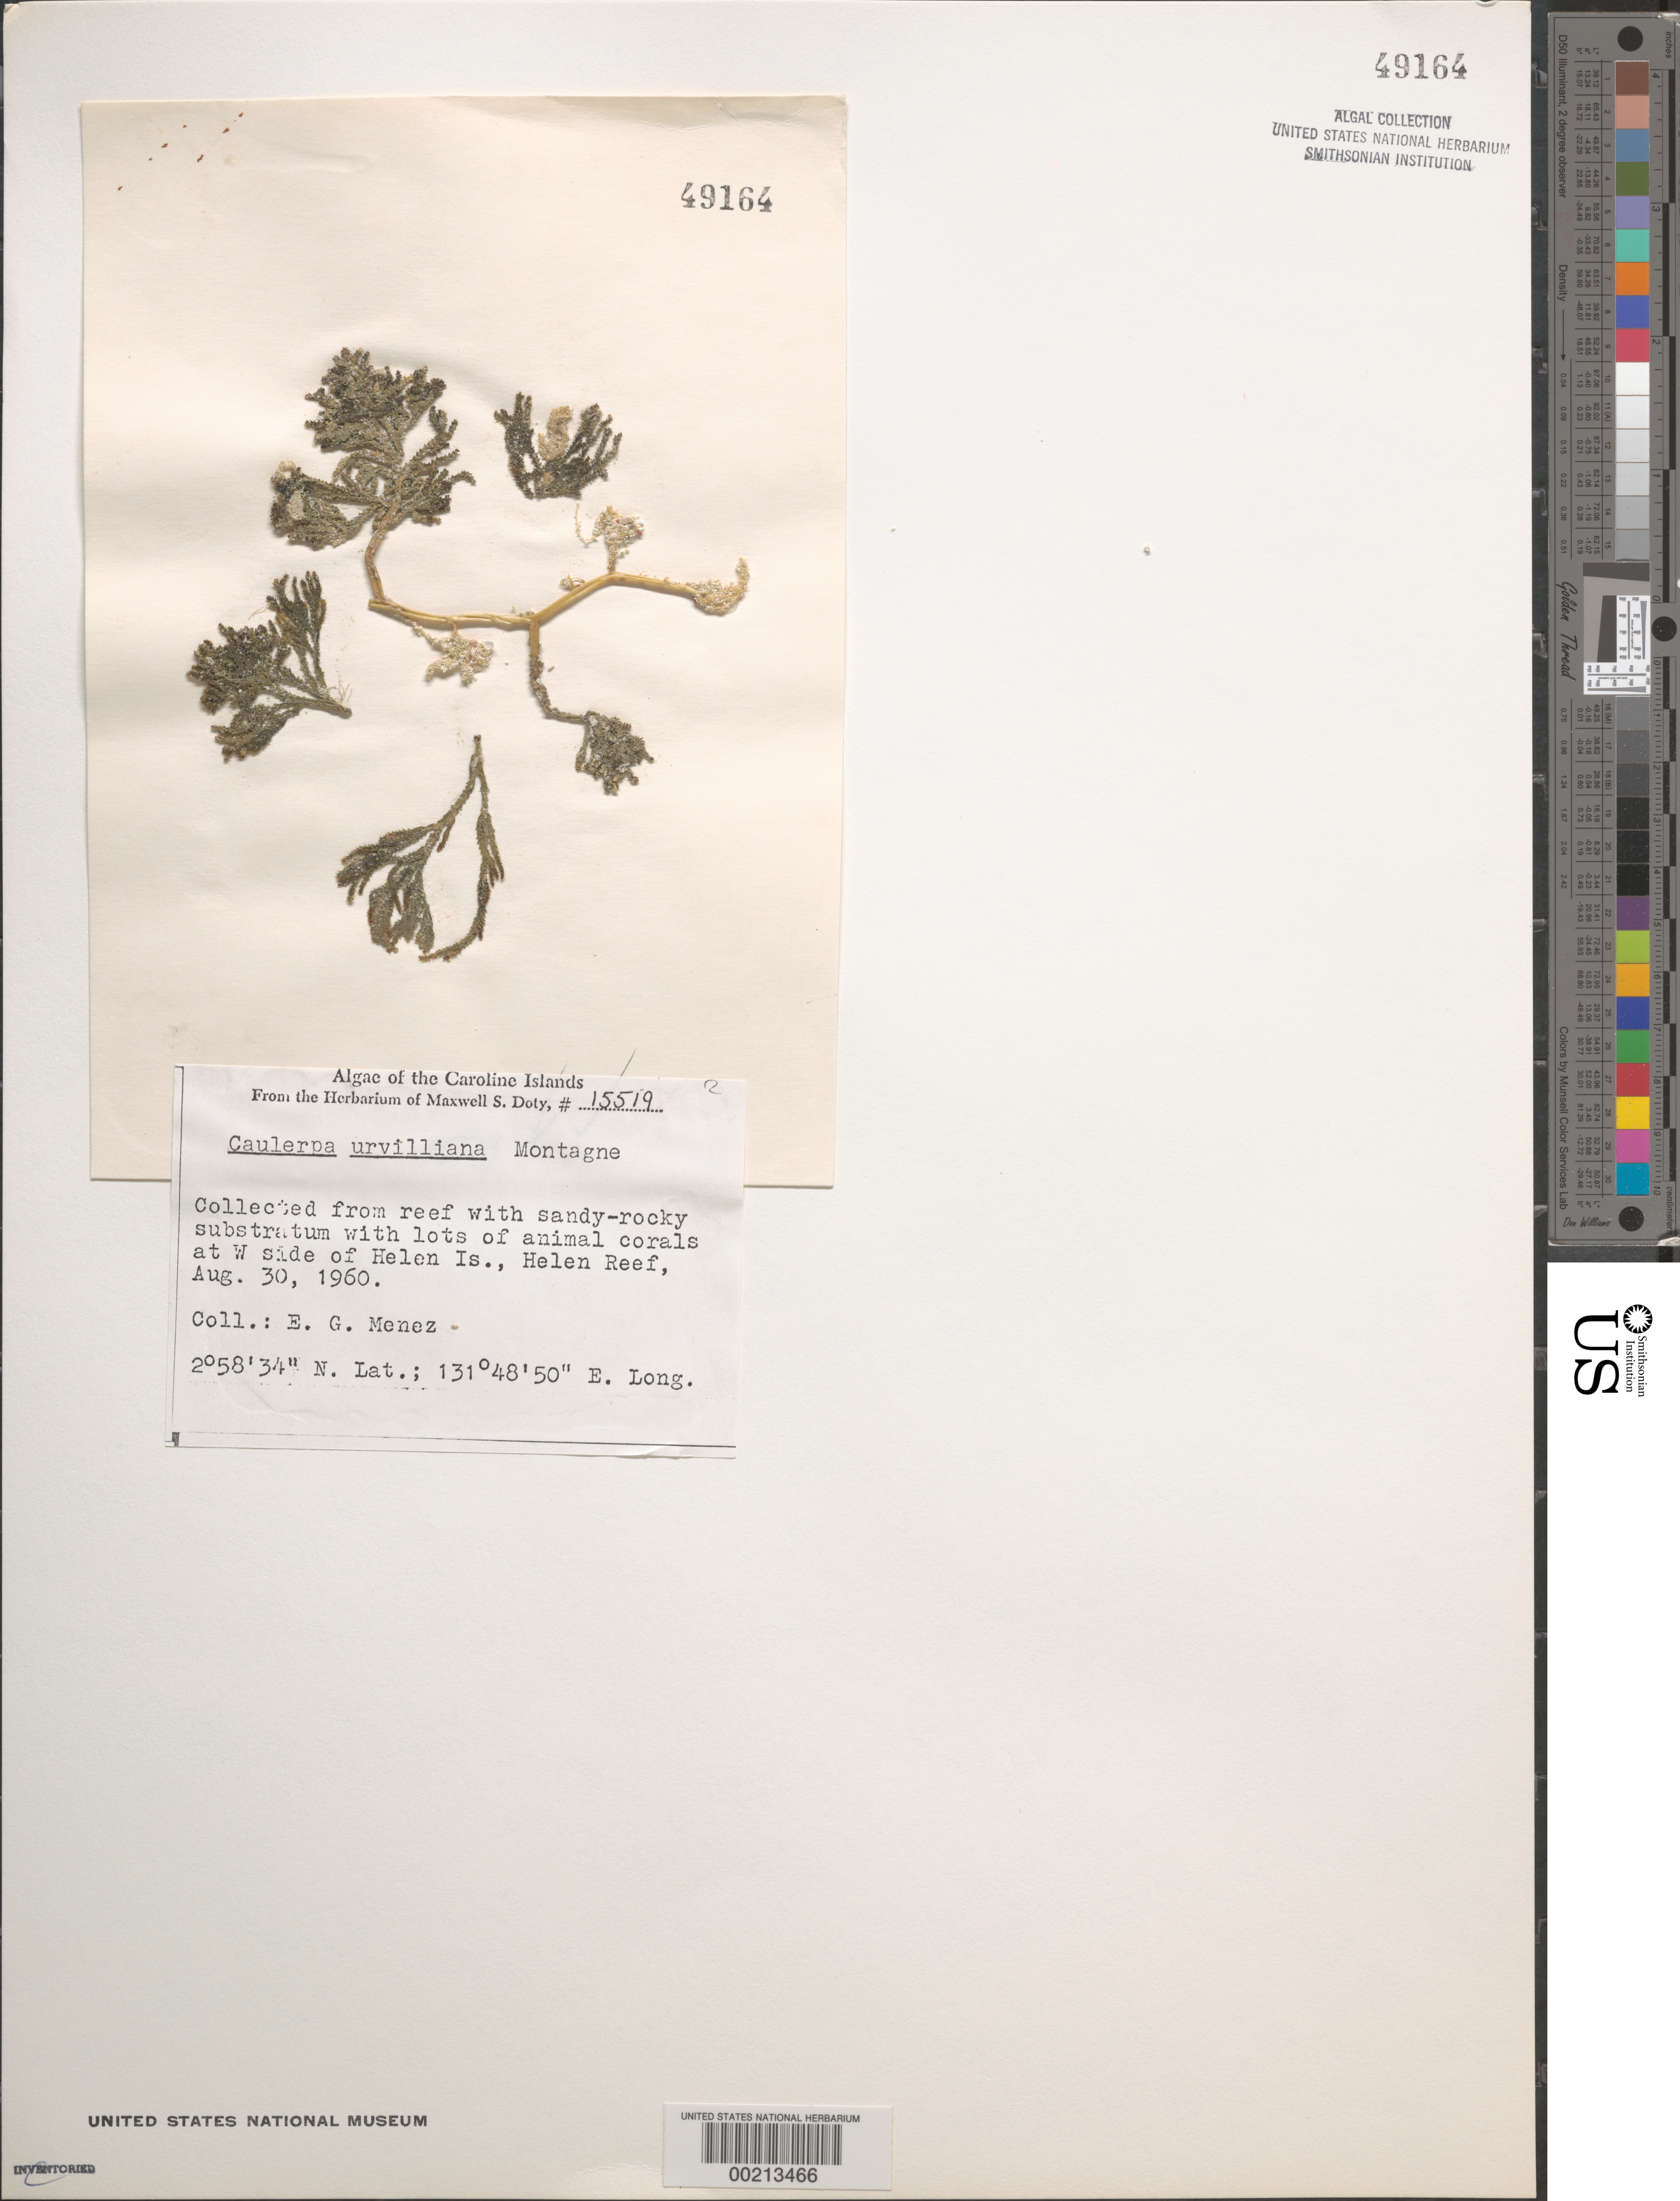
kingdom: Plantae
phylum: Chlorophyta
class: Ulvophyceae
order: Bryopsidales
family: Caulerpaceae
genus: Caulerpa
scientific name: Caulerpa urvilleana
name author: Mont.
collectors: Meñez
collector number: MSD 15519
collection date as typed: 30 Aug 1960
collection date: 1960-08-30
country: Palau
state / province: Belau Outliers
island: Helen Atoll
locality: Helen Reef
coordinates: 2 58' 34" N, 131 48' 50" E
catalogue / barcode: US 49164